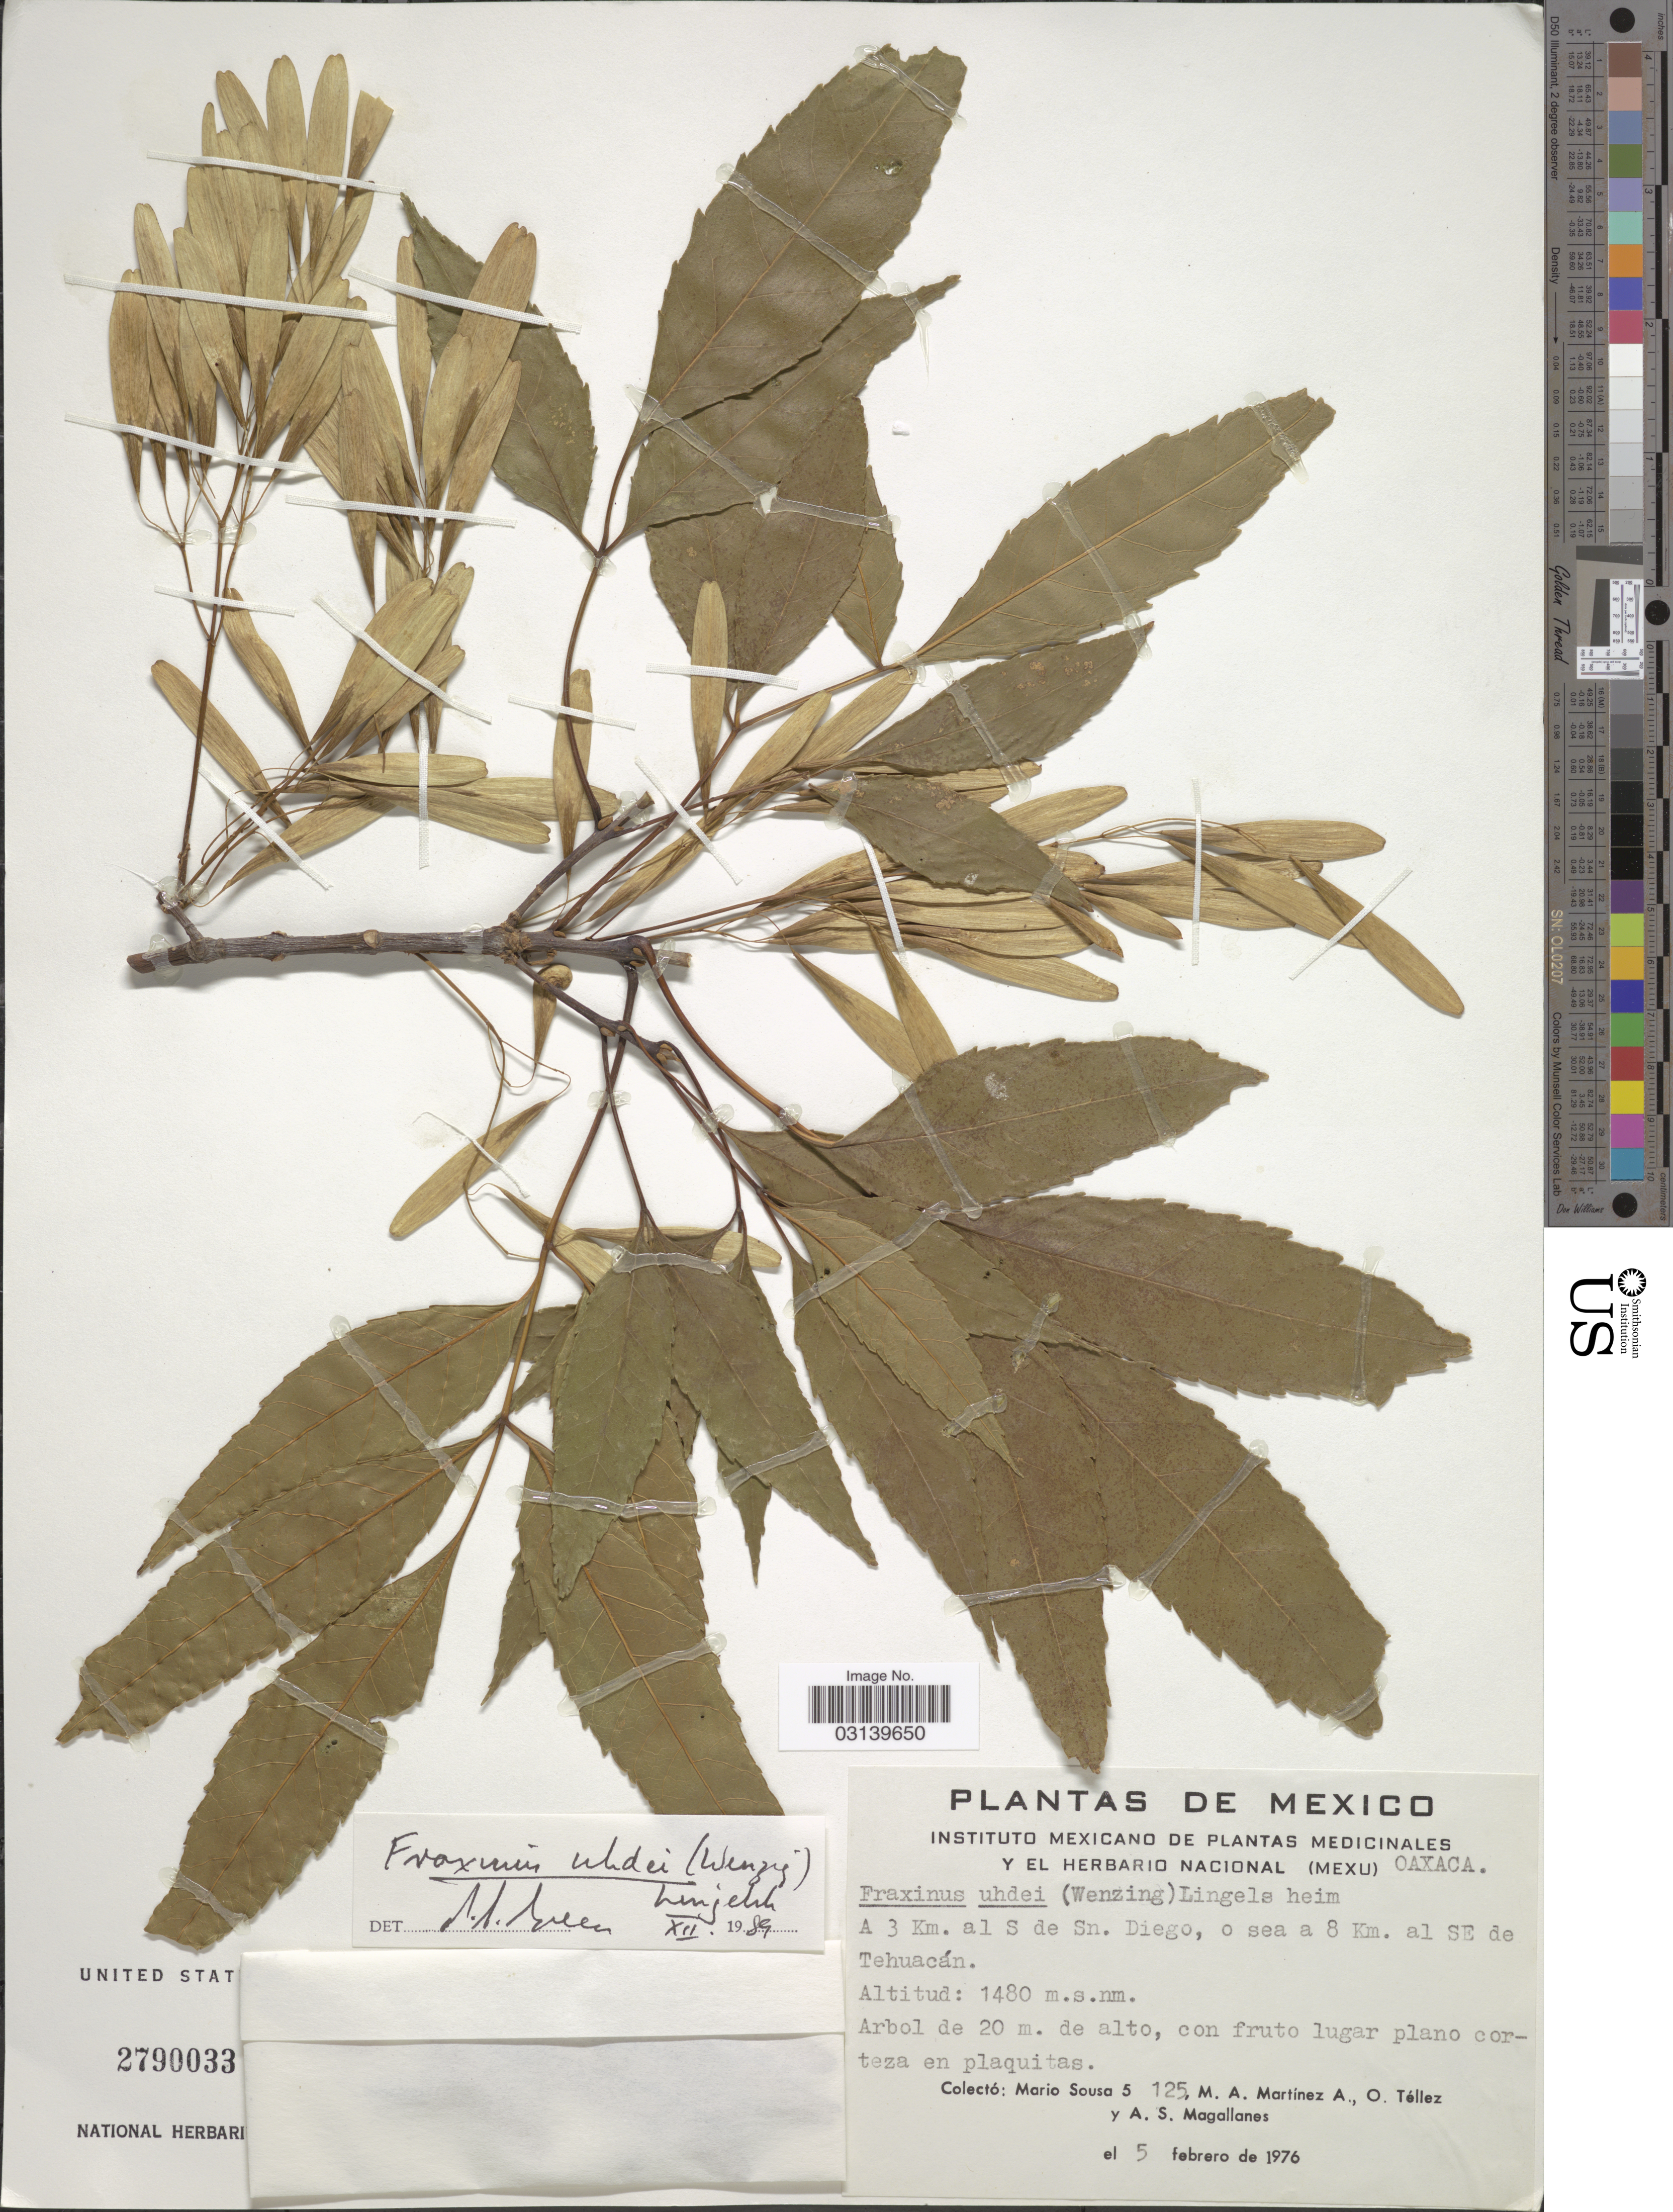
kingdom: Plantae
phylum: Tracheophyta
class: Magnoliopsida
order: Lamiales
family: Oleaceae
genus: Fraxinus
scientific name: Fraxinus uhdei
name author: (Wenz.) Lingelsh.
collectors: M. Sousa S., M. Martínez, O. Tellez & A. Magallanes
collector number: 125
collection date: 1976-02-05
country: Mexico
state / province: Oaxaca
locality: A 3 Km. al S de Sn. Diego, o sea a 8 Km. al SE de Tehuacán.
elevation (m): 1480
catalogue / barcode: US 2790033